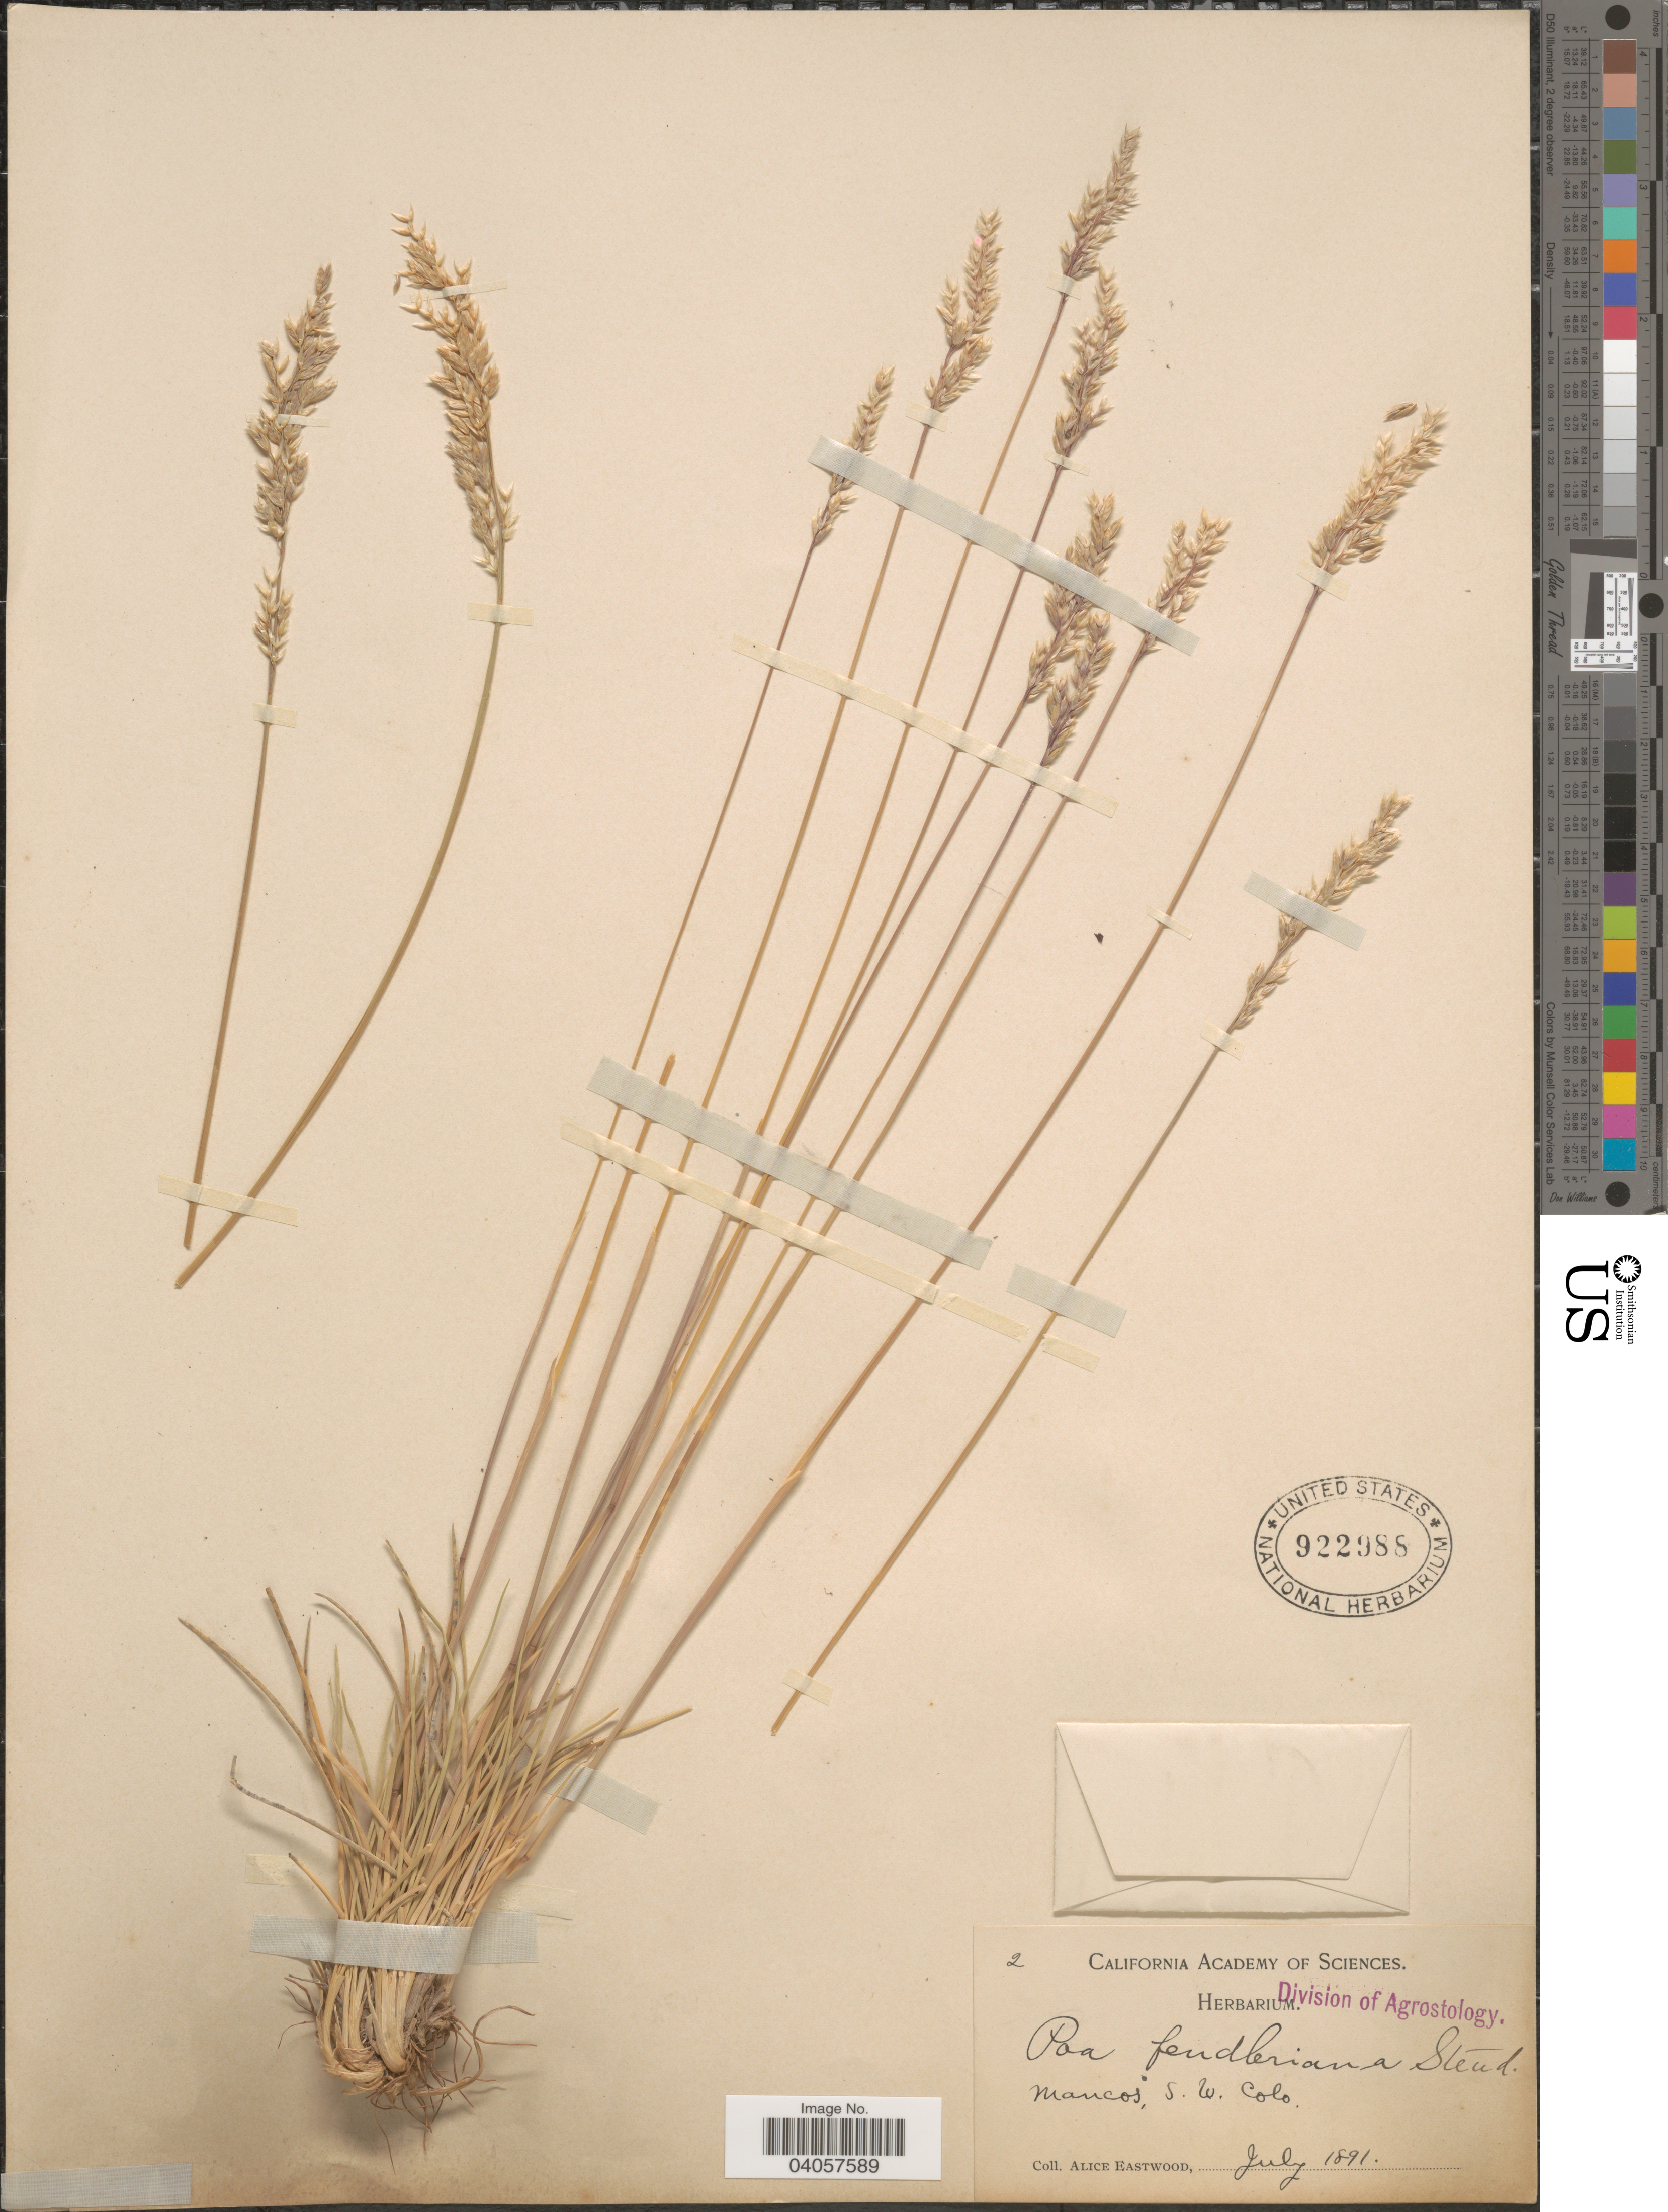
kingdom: Plantae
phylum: Tracheophyta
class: Liliopsida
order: Poales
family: Poaceae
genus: Poa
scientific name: Poa fendleriana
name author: (Steud.) Vasey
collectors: A. Eastwood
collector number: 2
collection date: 1891-07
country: United States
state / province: Colorado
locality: Mancos, S. W. Colo.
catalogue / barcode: US 922988